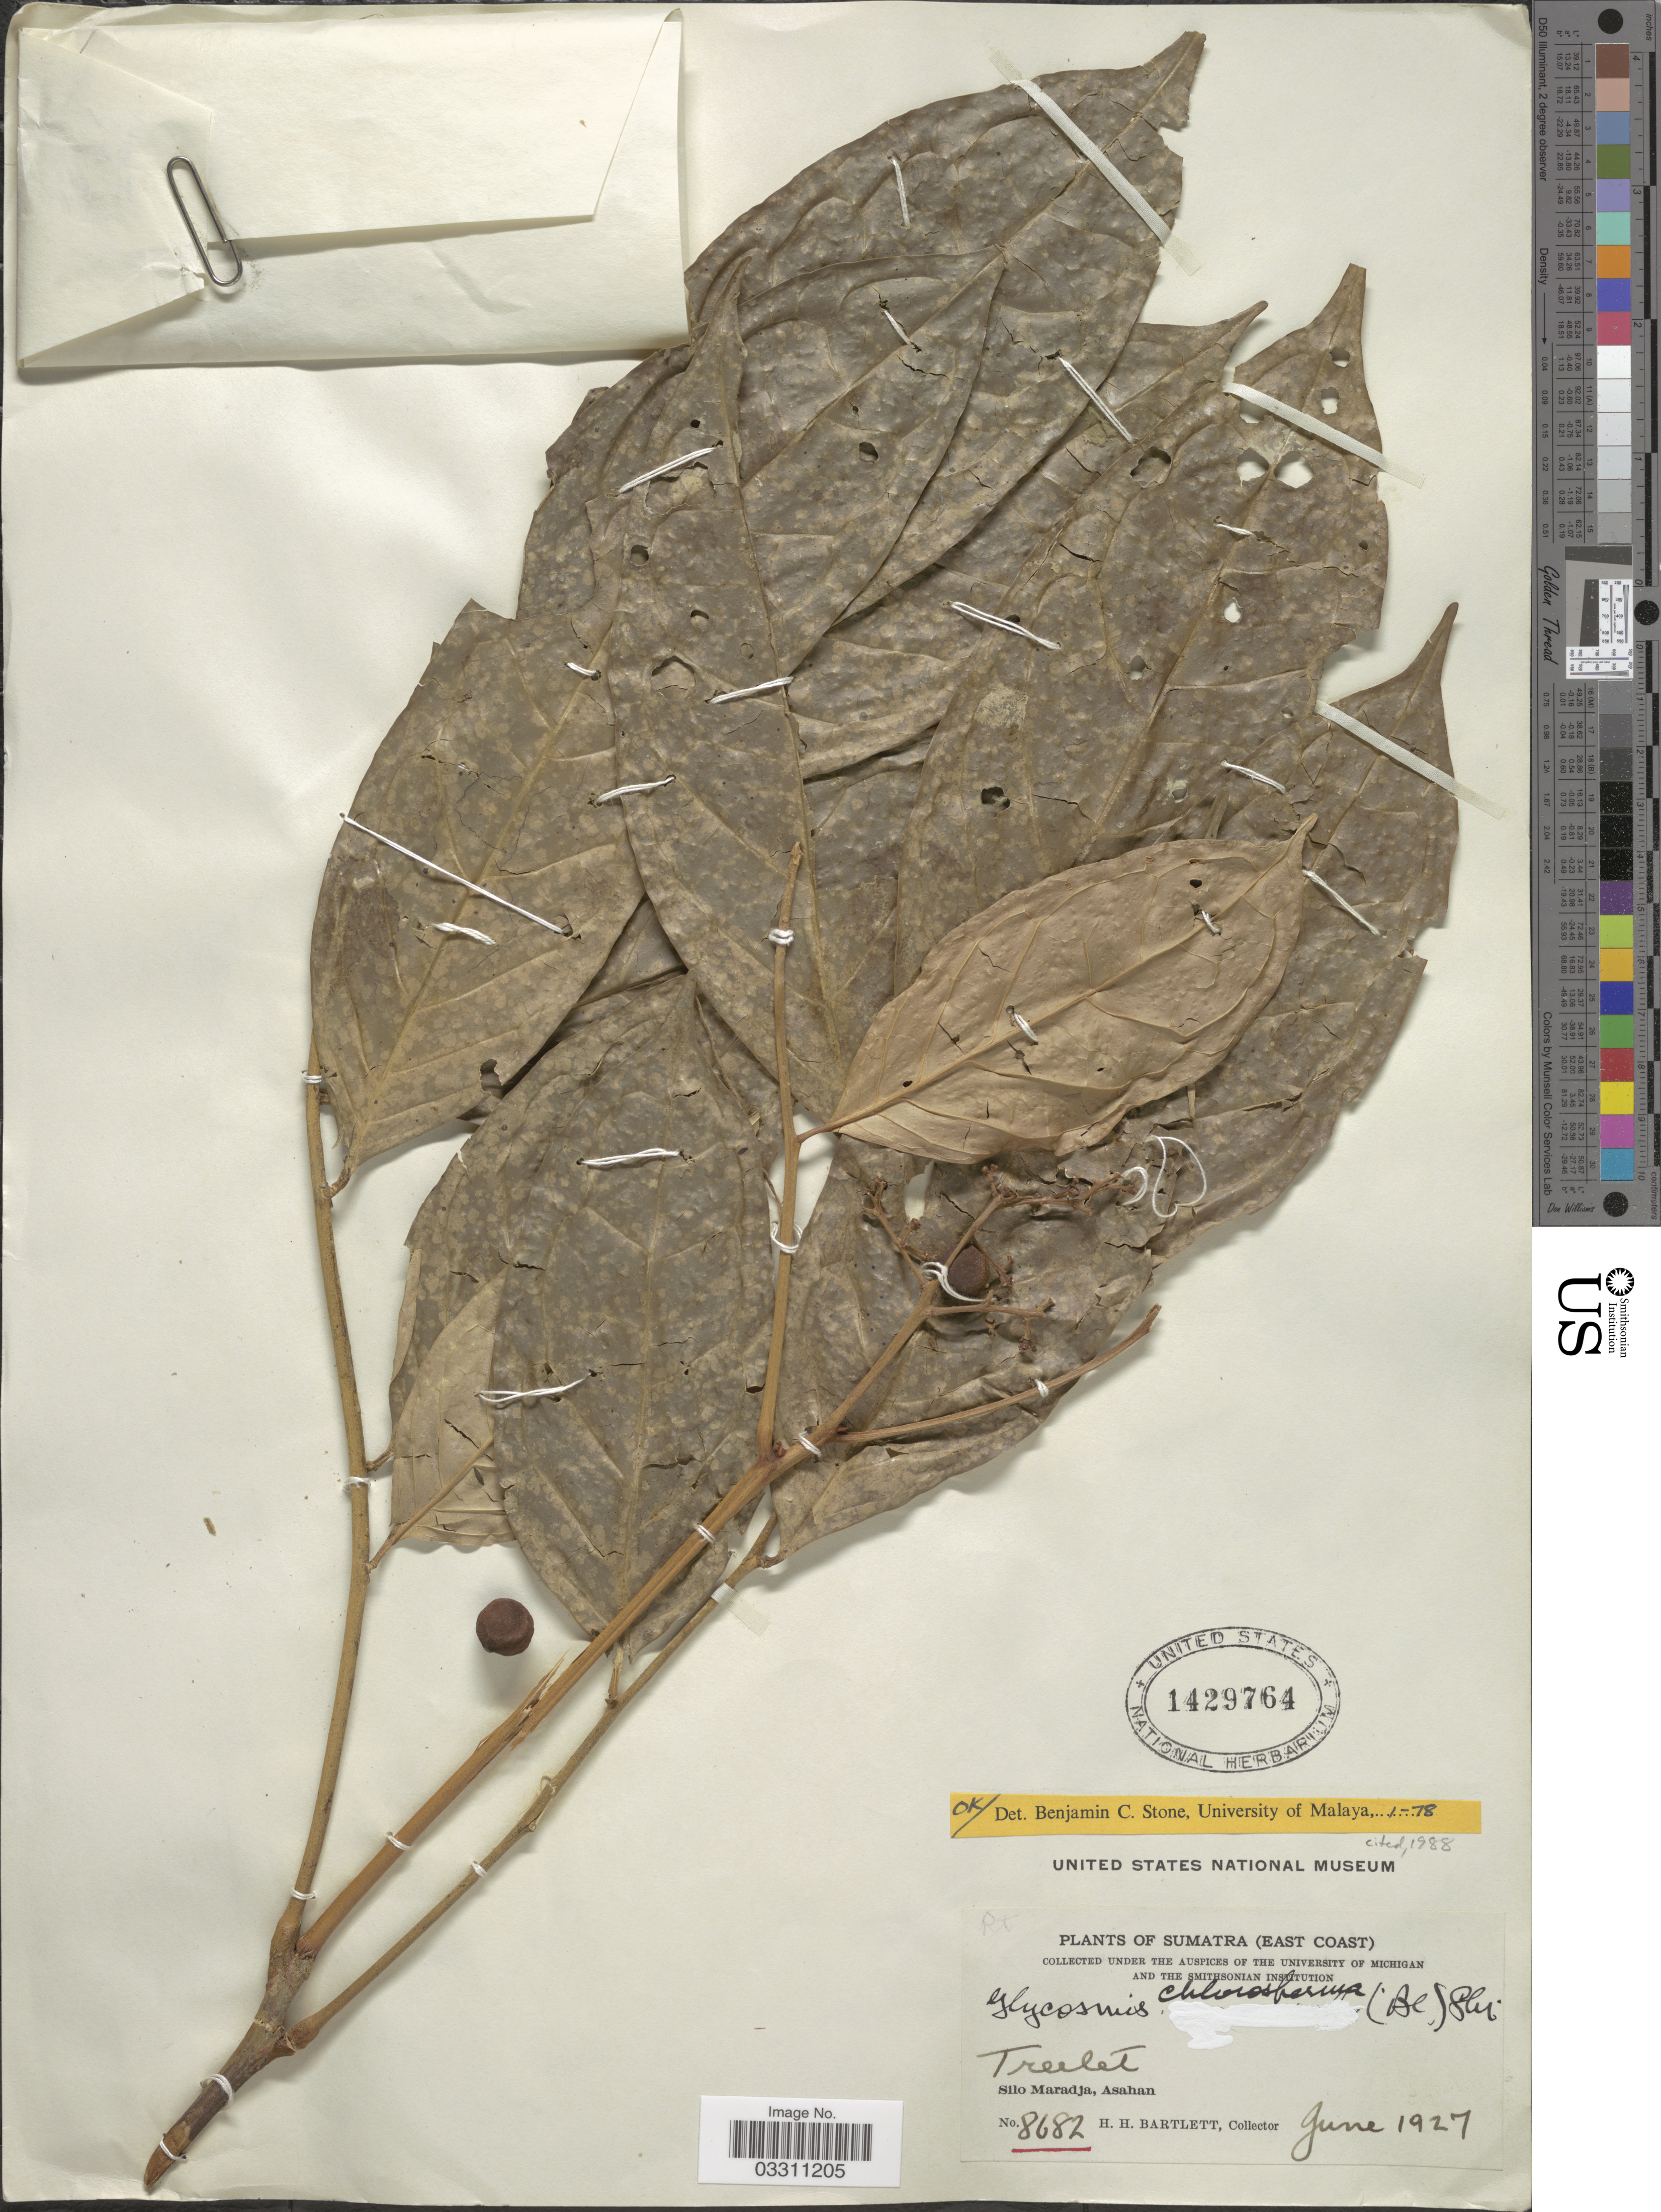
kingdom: Plantae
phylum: Tracheophyta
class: Magnoliopsida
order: Sapindales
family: Rutaceae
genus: Glycosmis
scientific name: Glycosmis chlorosperma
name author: Spreng.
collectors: H. H. Bartlett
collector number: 8682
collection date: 1927-06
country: Indonesia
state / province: Sumatra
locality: Sumatra (East Coast). Silo Maradja, Asahan.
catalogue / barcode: US 1429764